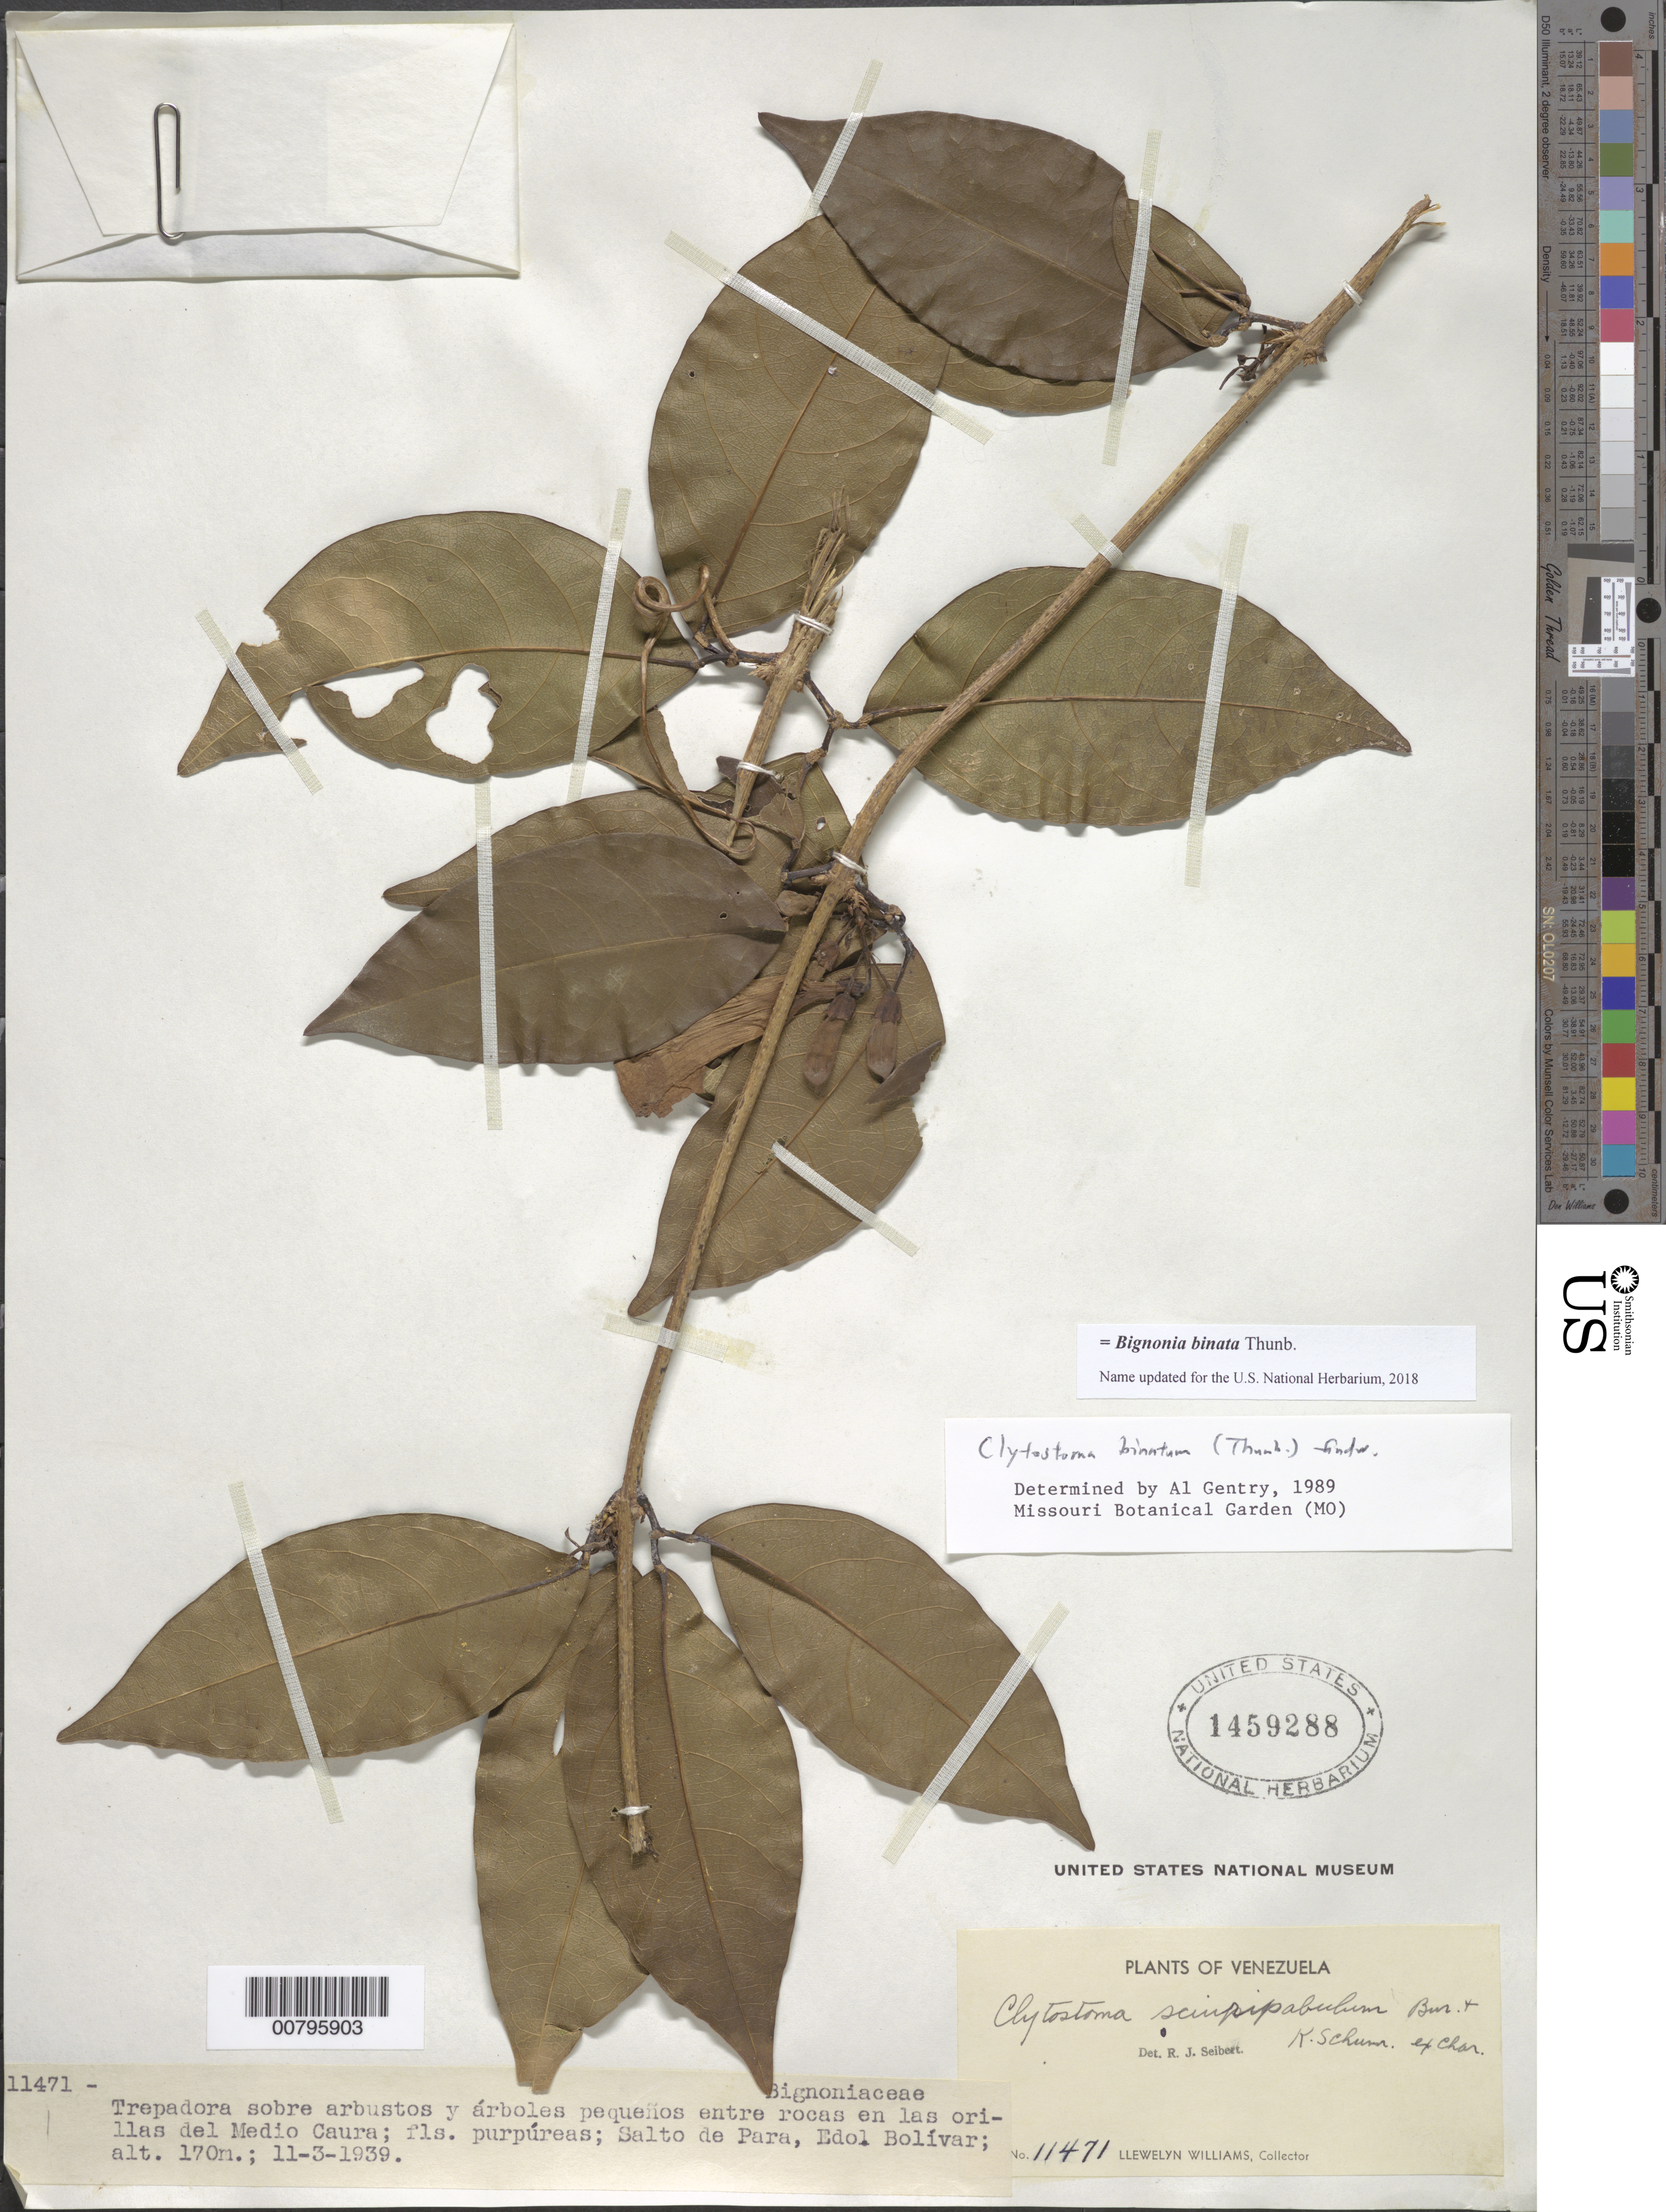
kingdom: Plantae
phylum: Tracheophyta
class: Magnoliopsida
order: Lamiales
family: Bignoniaceae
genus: Bignonia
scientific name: Bignonia binata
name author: Thunb.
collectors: Ll. Williams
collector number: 11471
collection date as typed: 11-Mar-39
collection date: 1939-03-11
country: Venezuela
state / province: Bolívar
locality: Salto de Para, Medio Caura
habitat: Among rocks on riverbank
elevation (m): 170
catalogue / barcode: US 1459288